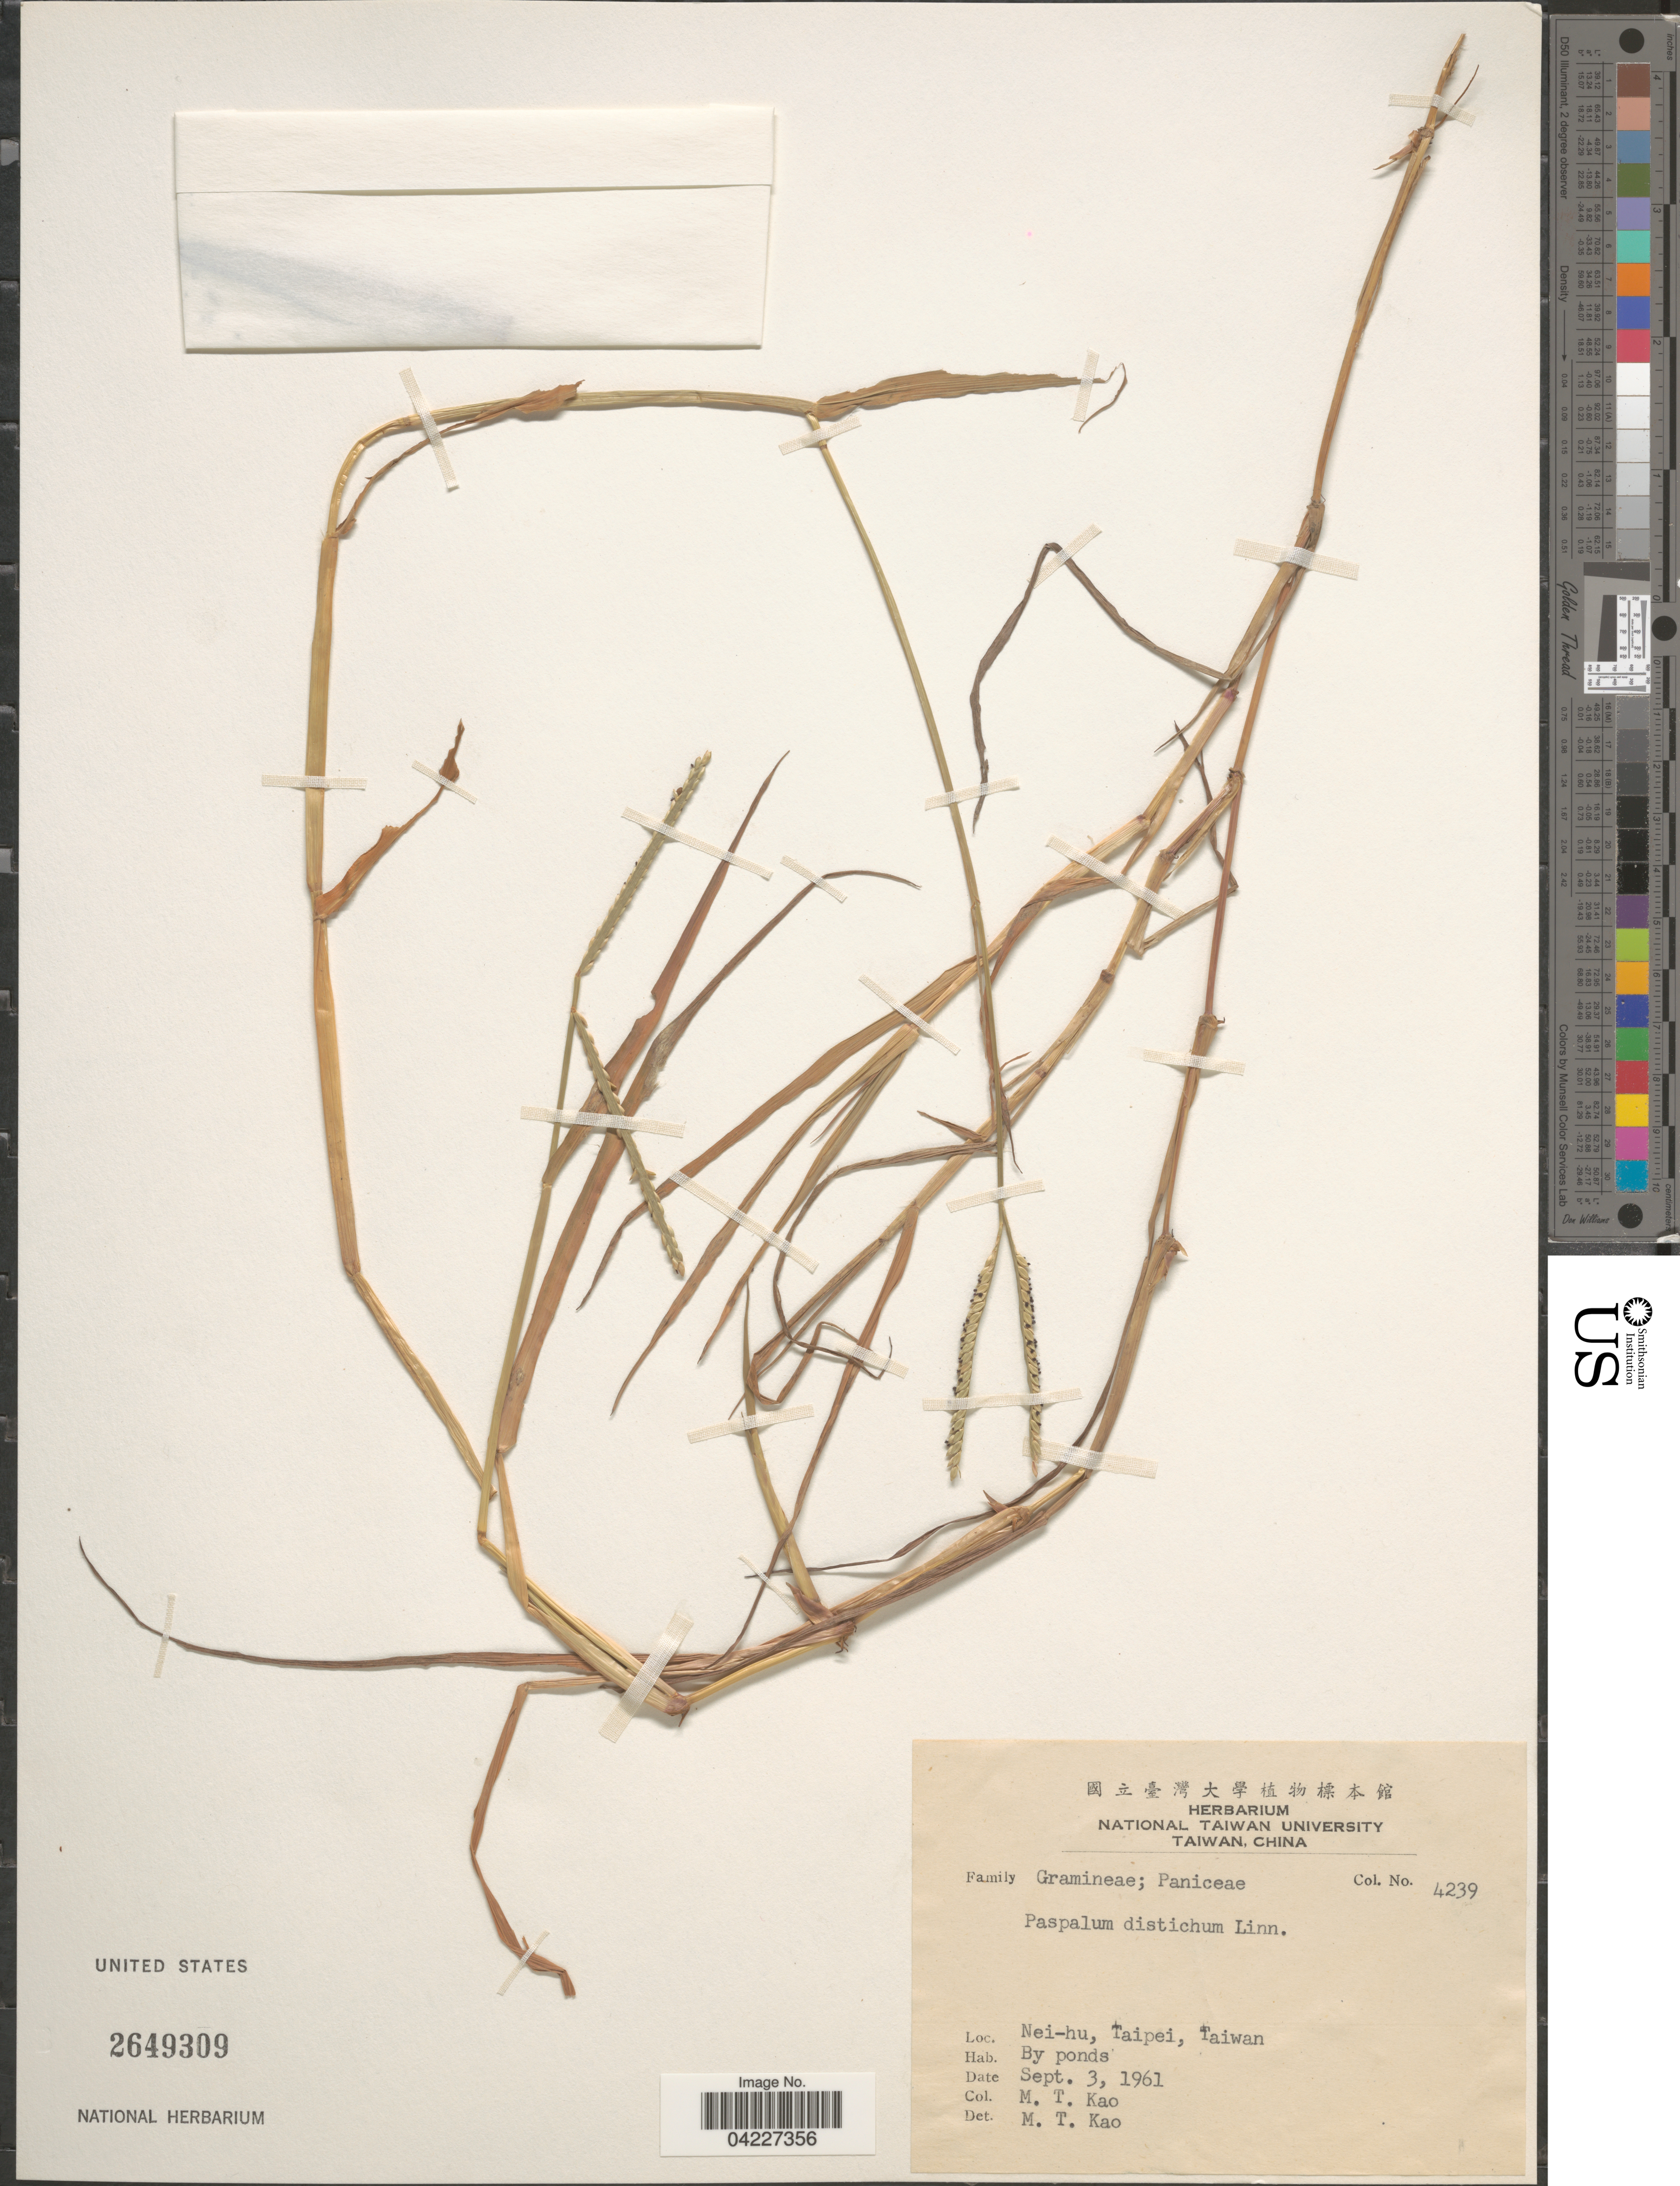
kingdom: Plantae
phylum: Tracheophyta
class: Liliopsida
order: Poales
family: Poaceae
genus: Paspalum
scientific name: Paspalum paspalodes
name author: (Michx.) Scribn.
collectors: M. T. Kao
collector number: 4239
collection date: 1961-09-03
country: Taiwan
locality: Nei-hu, Taipei.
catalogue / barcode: US 2649309